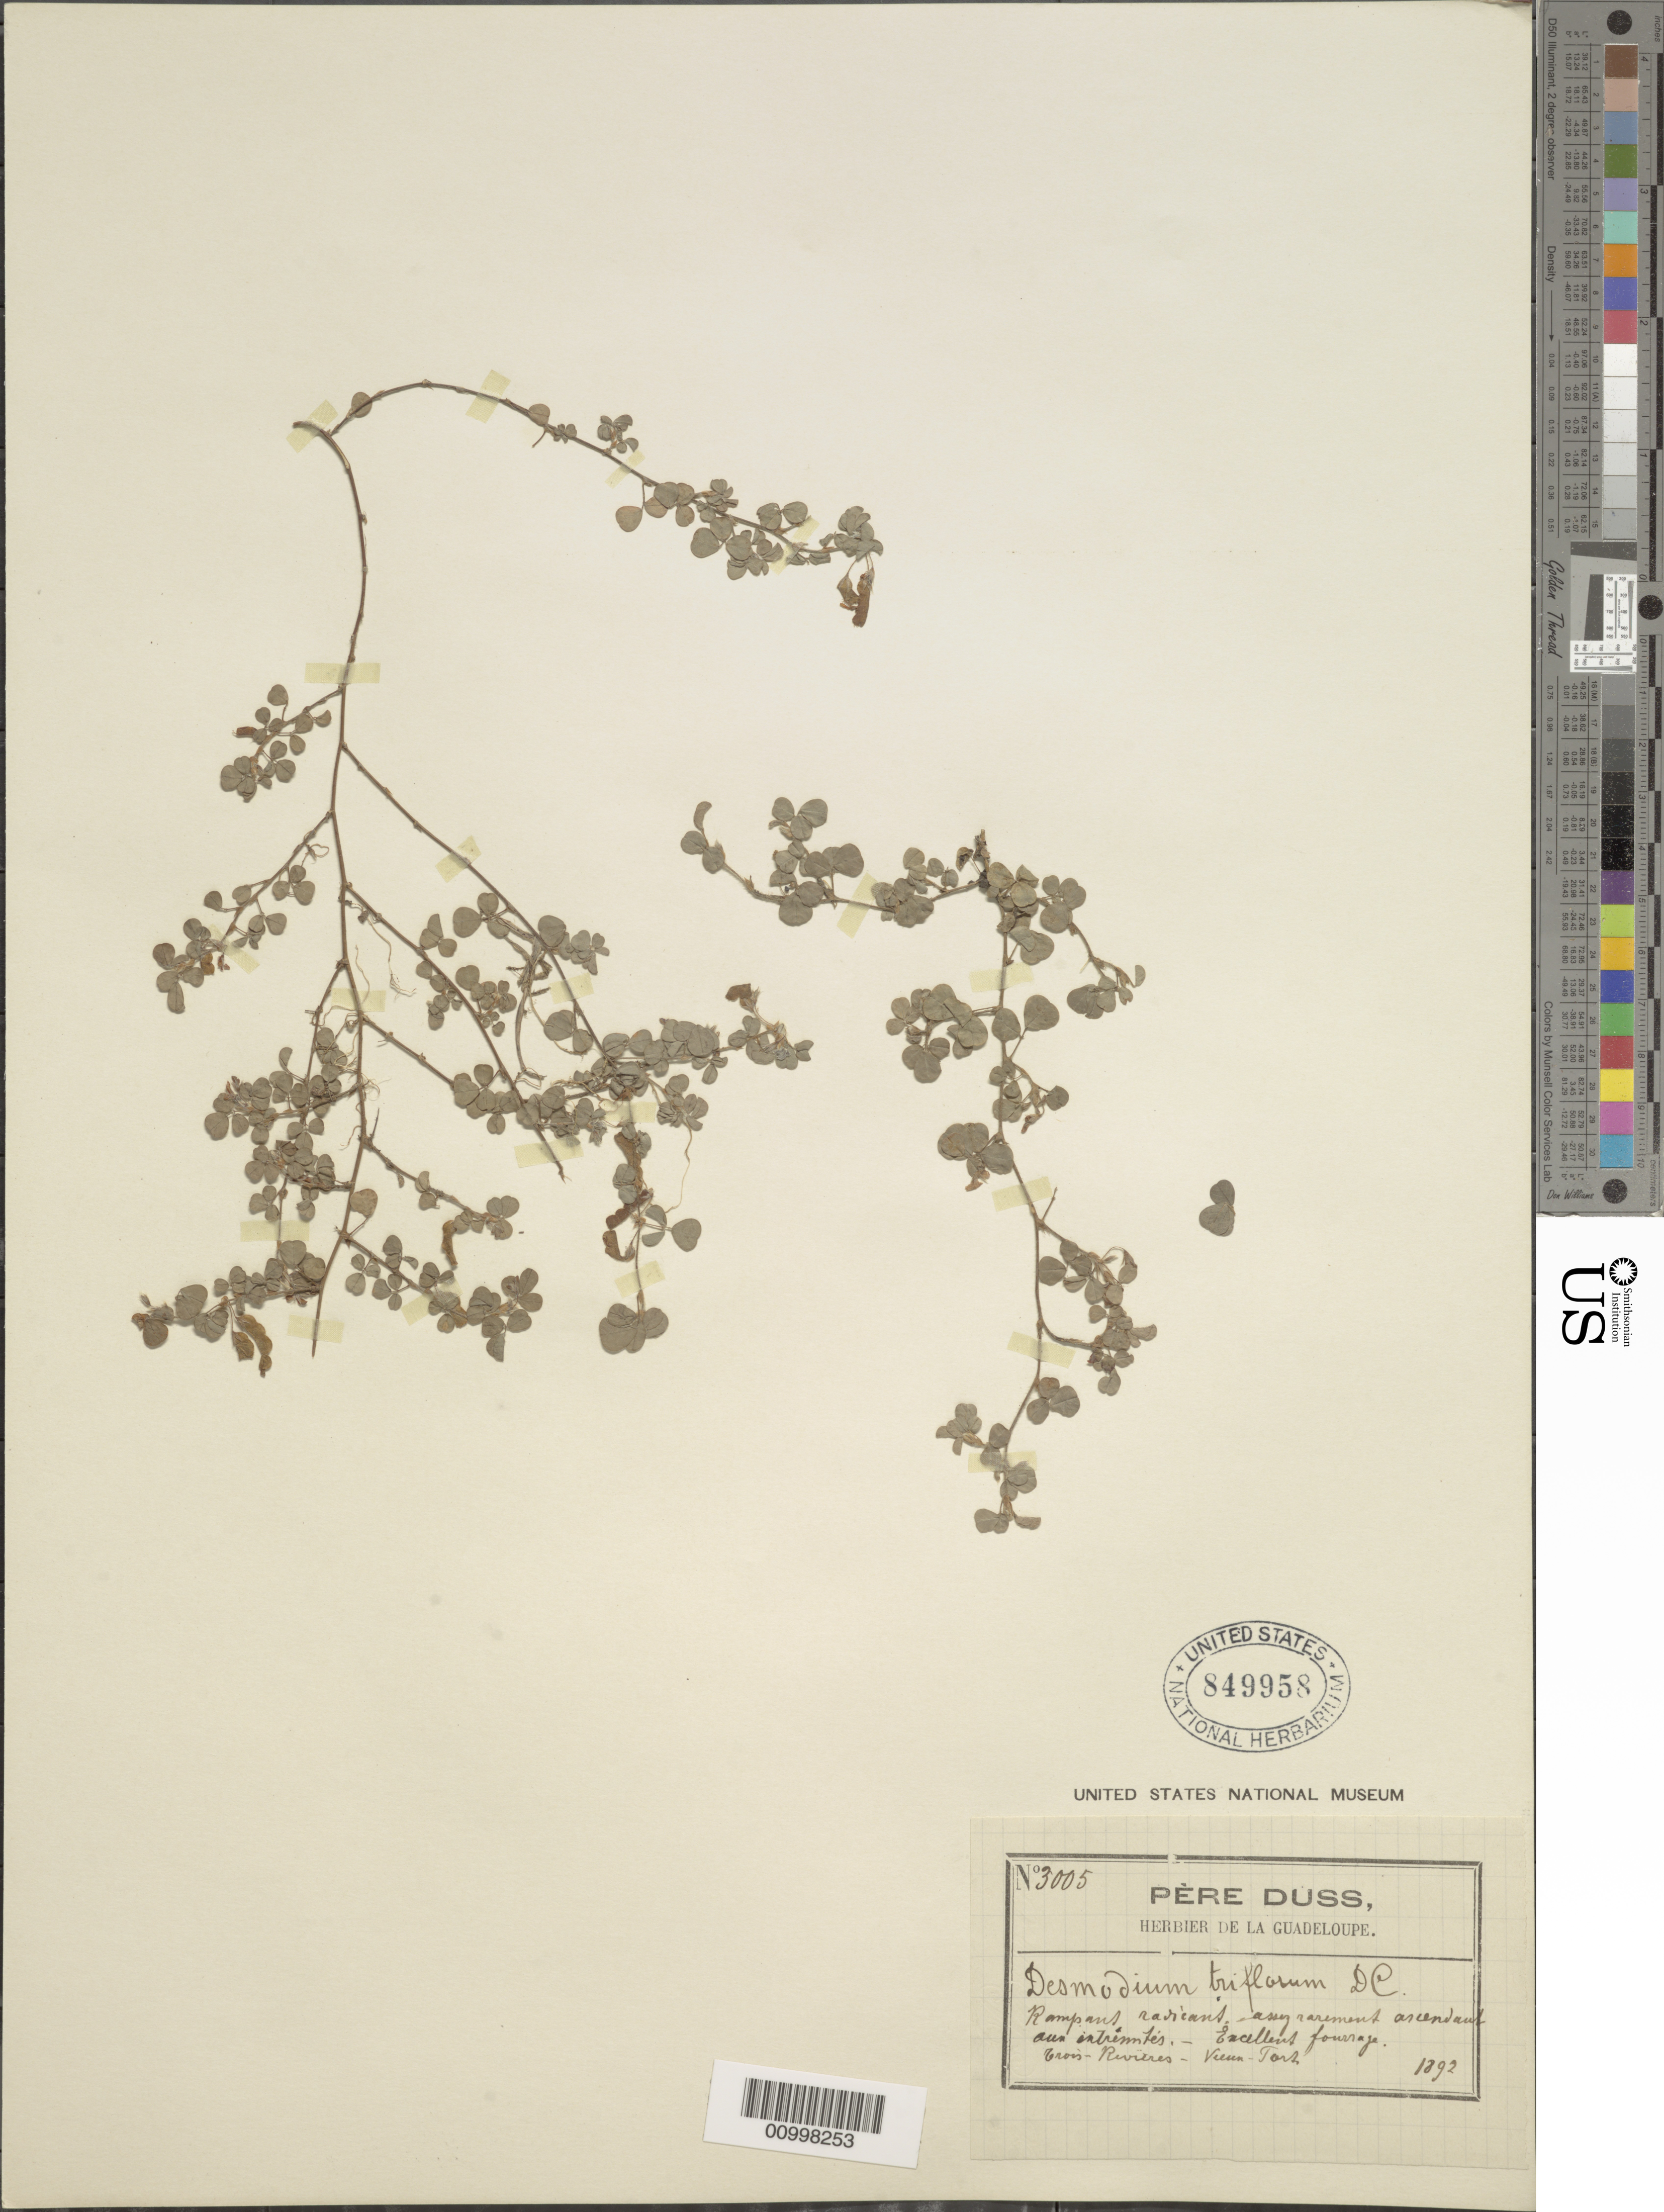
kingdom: Plantae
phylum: Tracheophyta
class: Magnoliopsida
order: Fabales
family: Fabaceae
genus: Grona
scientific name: Grona triflora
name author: (L.) H. Ohashi & K. Ohashi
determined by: Strong, Mark T., (BOT), Smithsonian Institution - National Museum of Natural History (UNITED STATES)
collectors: Père Duss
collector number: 3005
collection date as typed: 01 Jan 1892 to 31 Dec 1892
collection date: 1892-01-01/1892-12-31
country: Guadeloupe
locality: Trois Rivieres.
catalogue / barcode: US 849958